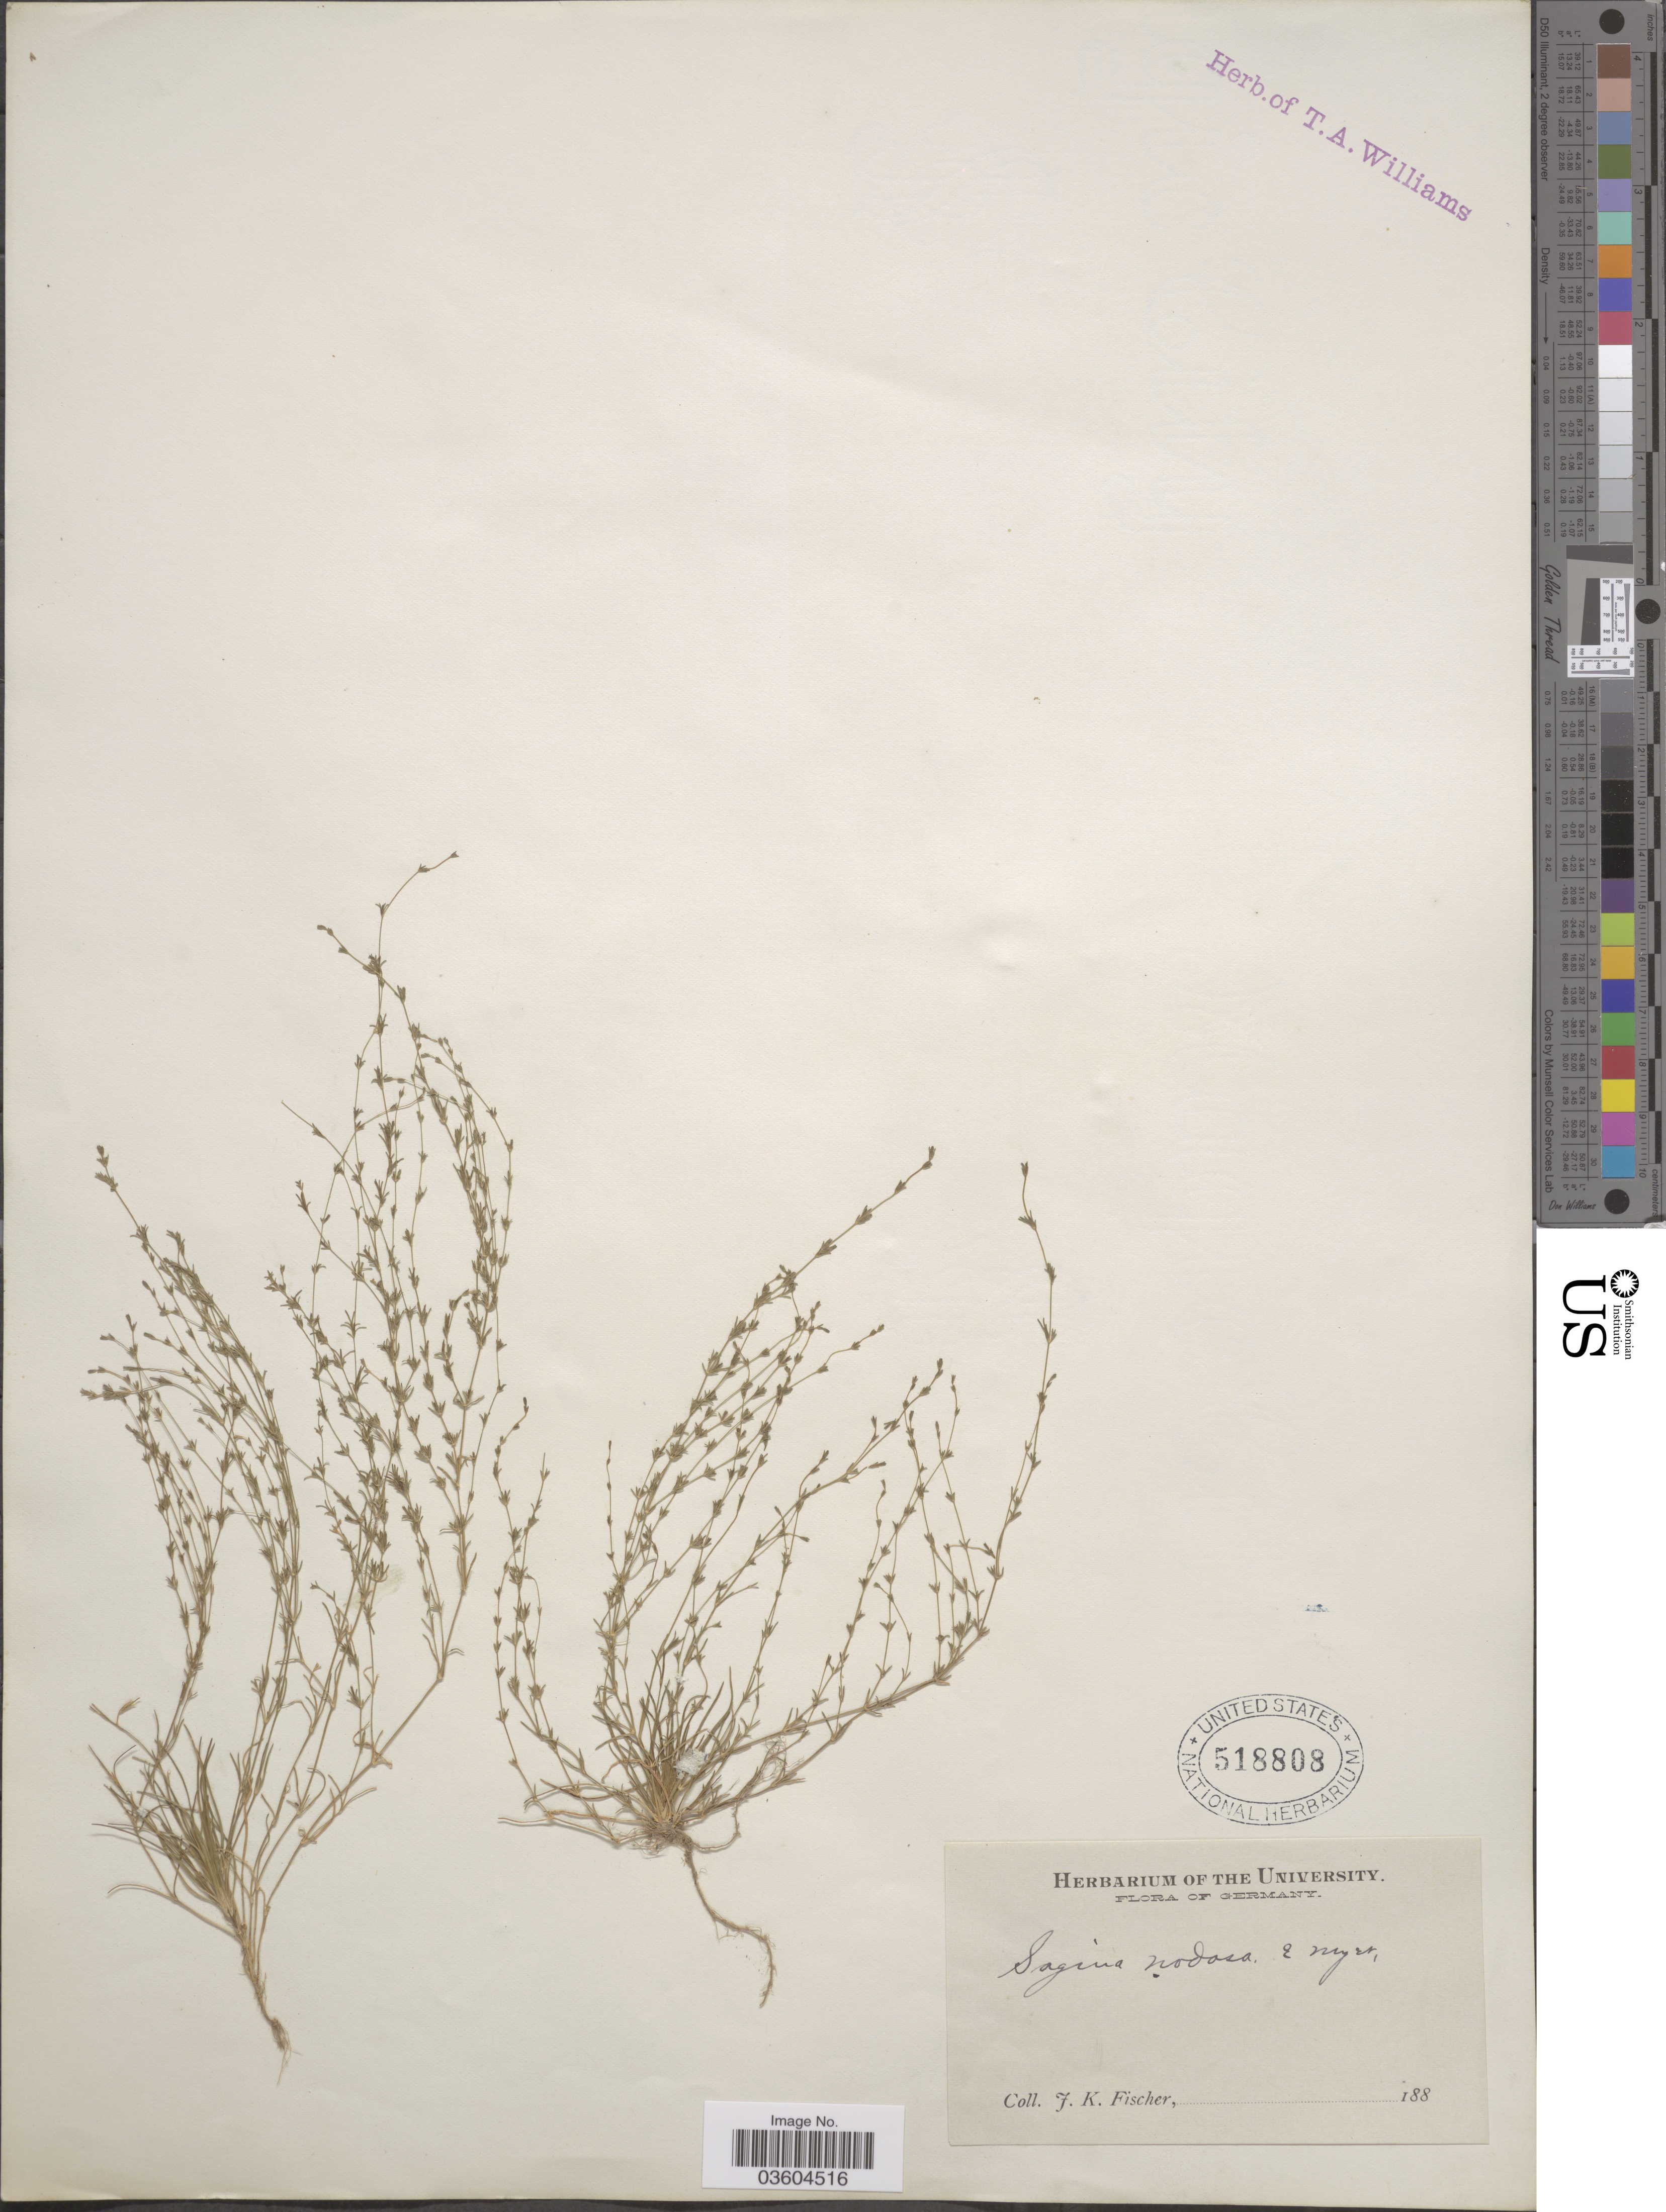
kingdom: Plantae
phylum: Tracheophyta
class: Magnoliopsida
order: Caryophyllales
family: Caryophyllaceae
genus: Sagina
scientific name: Sagina nodosa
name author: (L.) Fenzl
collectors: J. Fischer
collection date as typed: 188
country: Germany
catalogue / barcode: US 518808